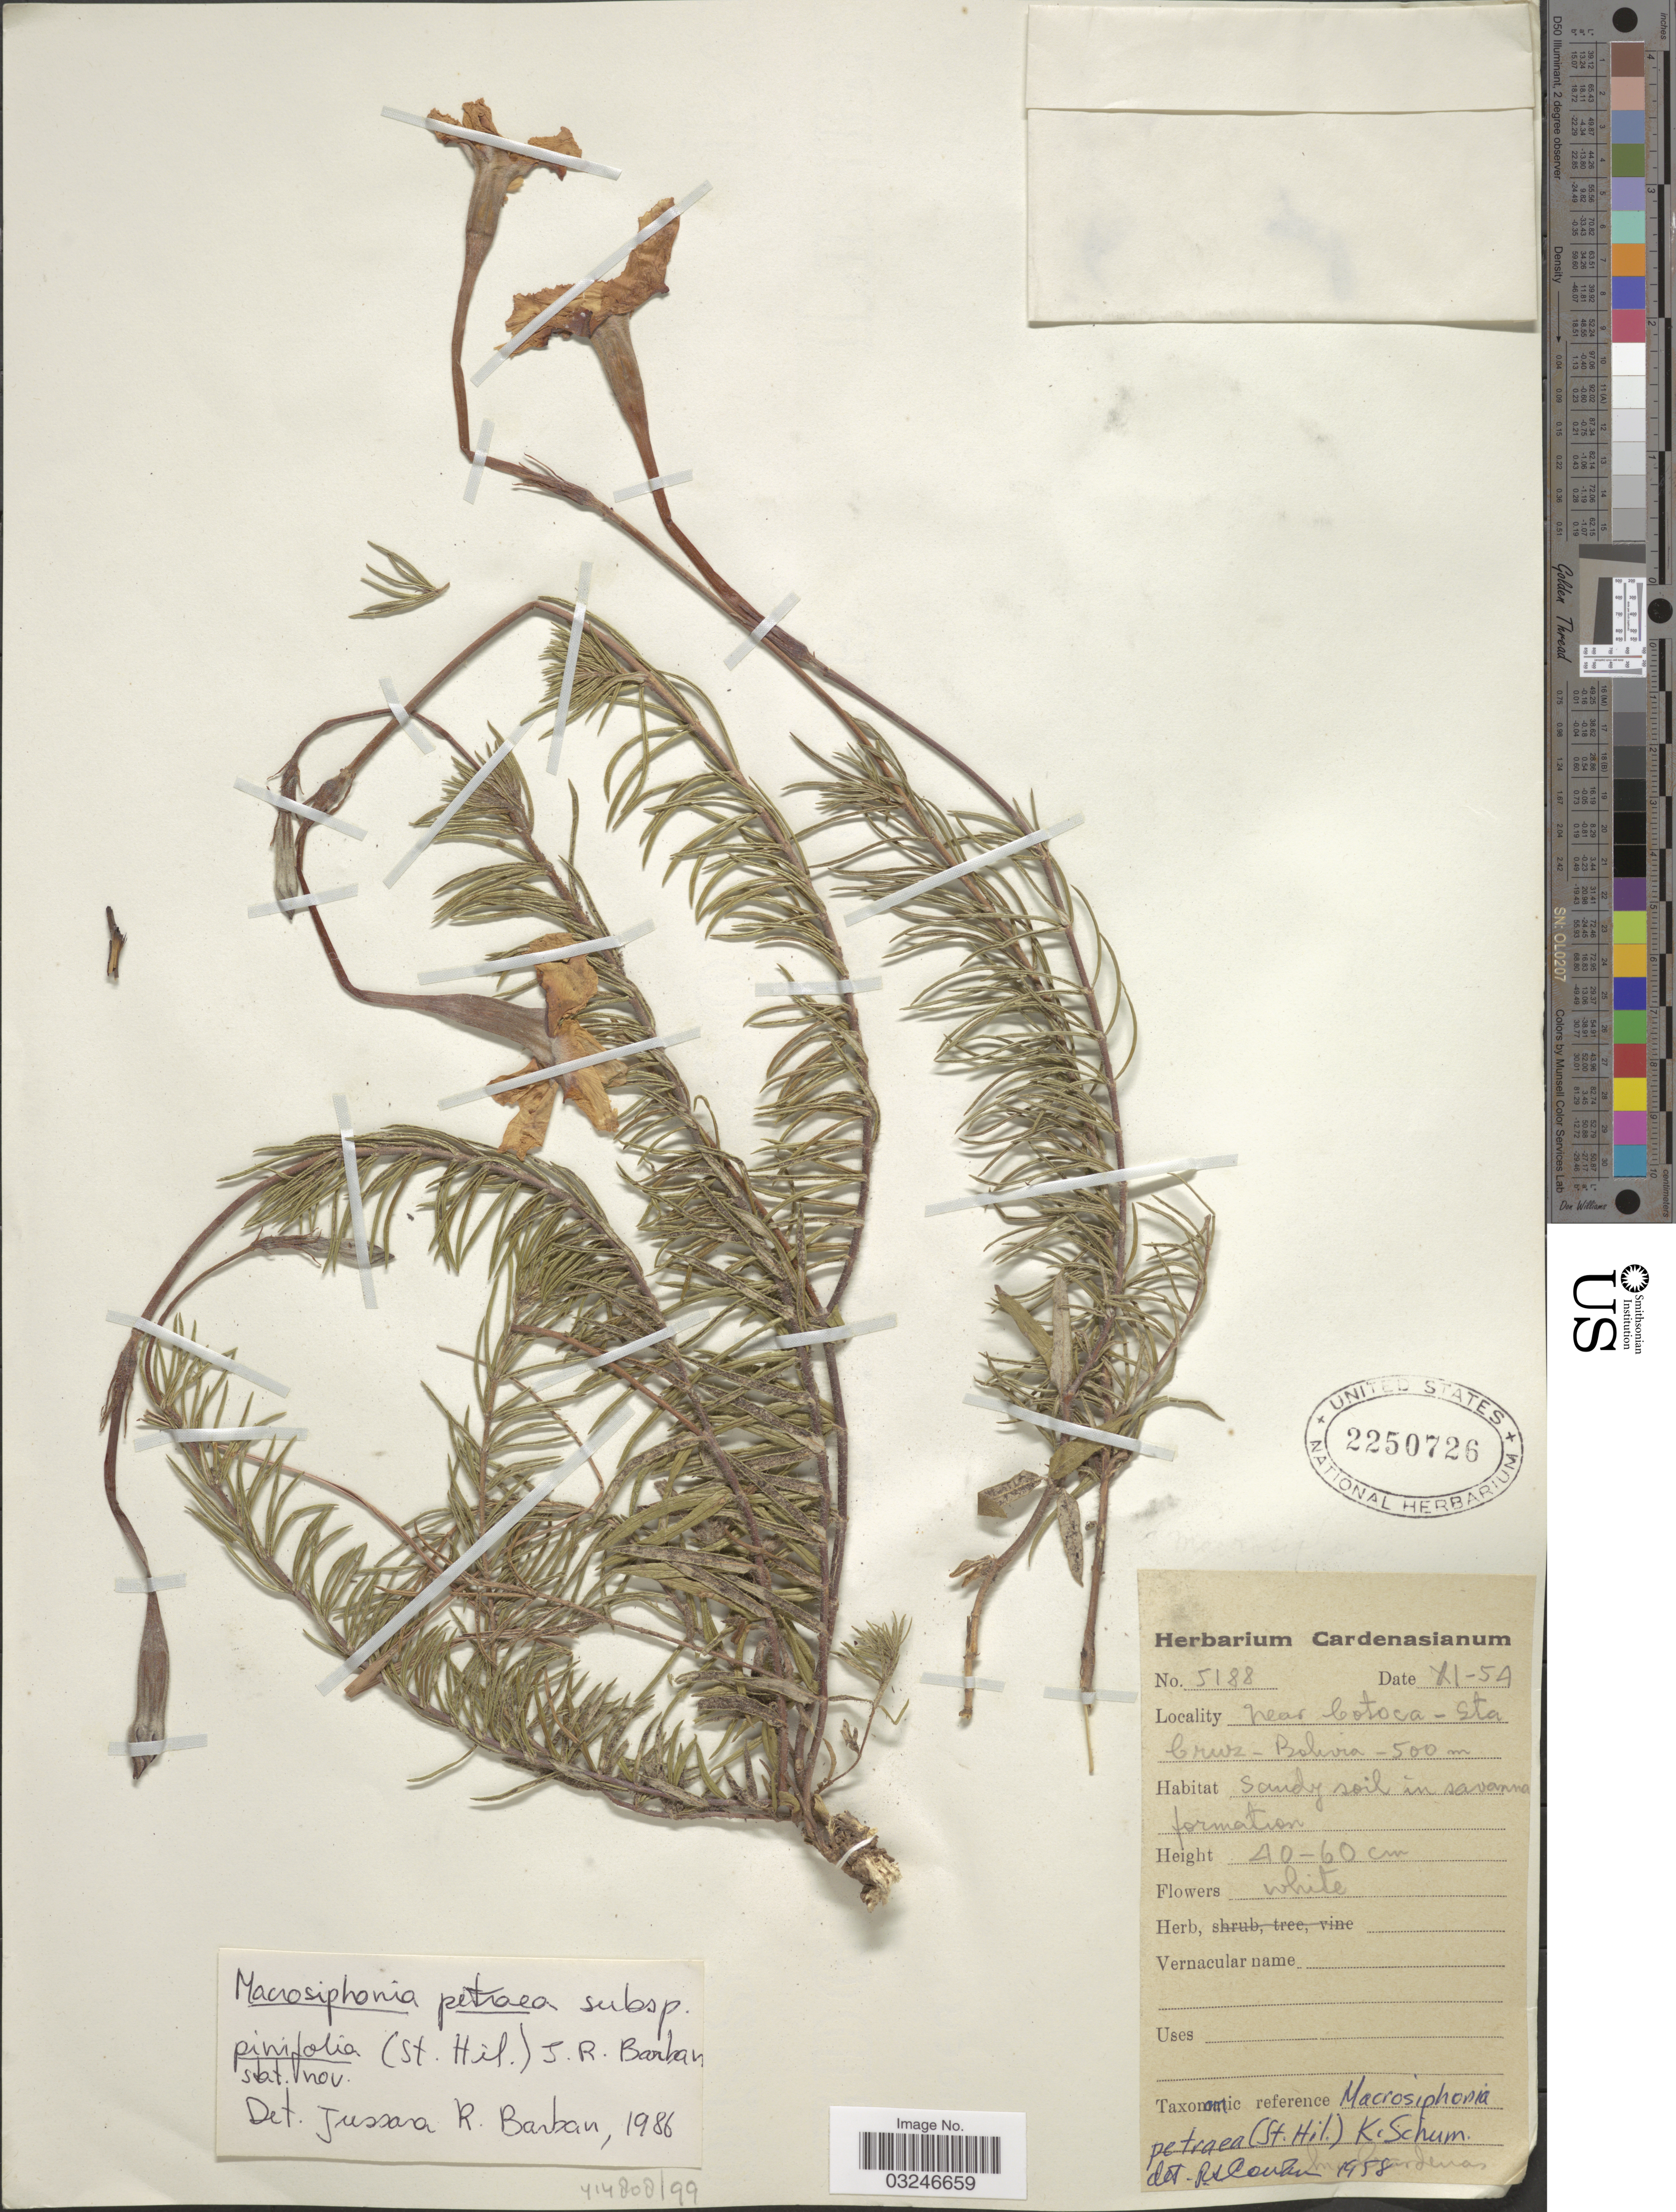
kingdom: Plantae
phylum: Tracheophyta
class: Magnoliopsida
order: Gentianales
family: Apocynaceae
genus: Macrosiphonia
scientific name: Macrosiphonia petraea var. pinifolia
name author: (A. St.-Hil.) Woodson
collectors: M. Cárdenas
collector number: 5188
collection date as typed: Transcribed d/m/y: /11/54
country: Bolivia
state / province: Santa Cruz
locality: Near Cotoca.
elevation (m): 500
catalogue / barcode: US 2250726